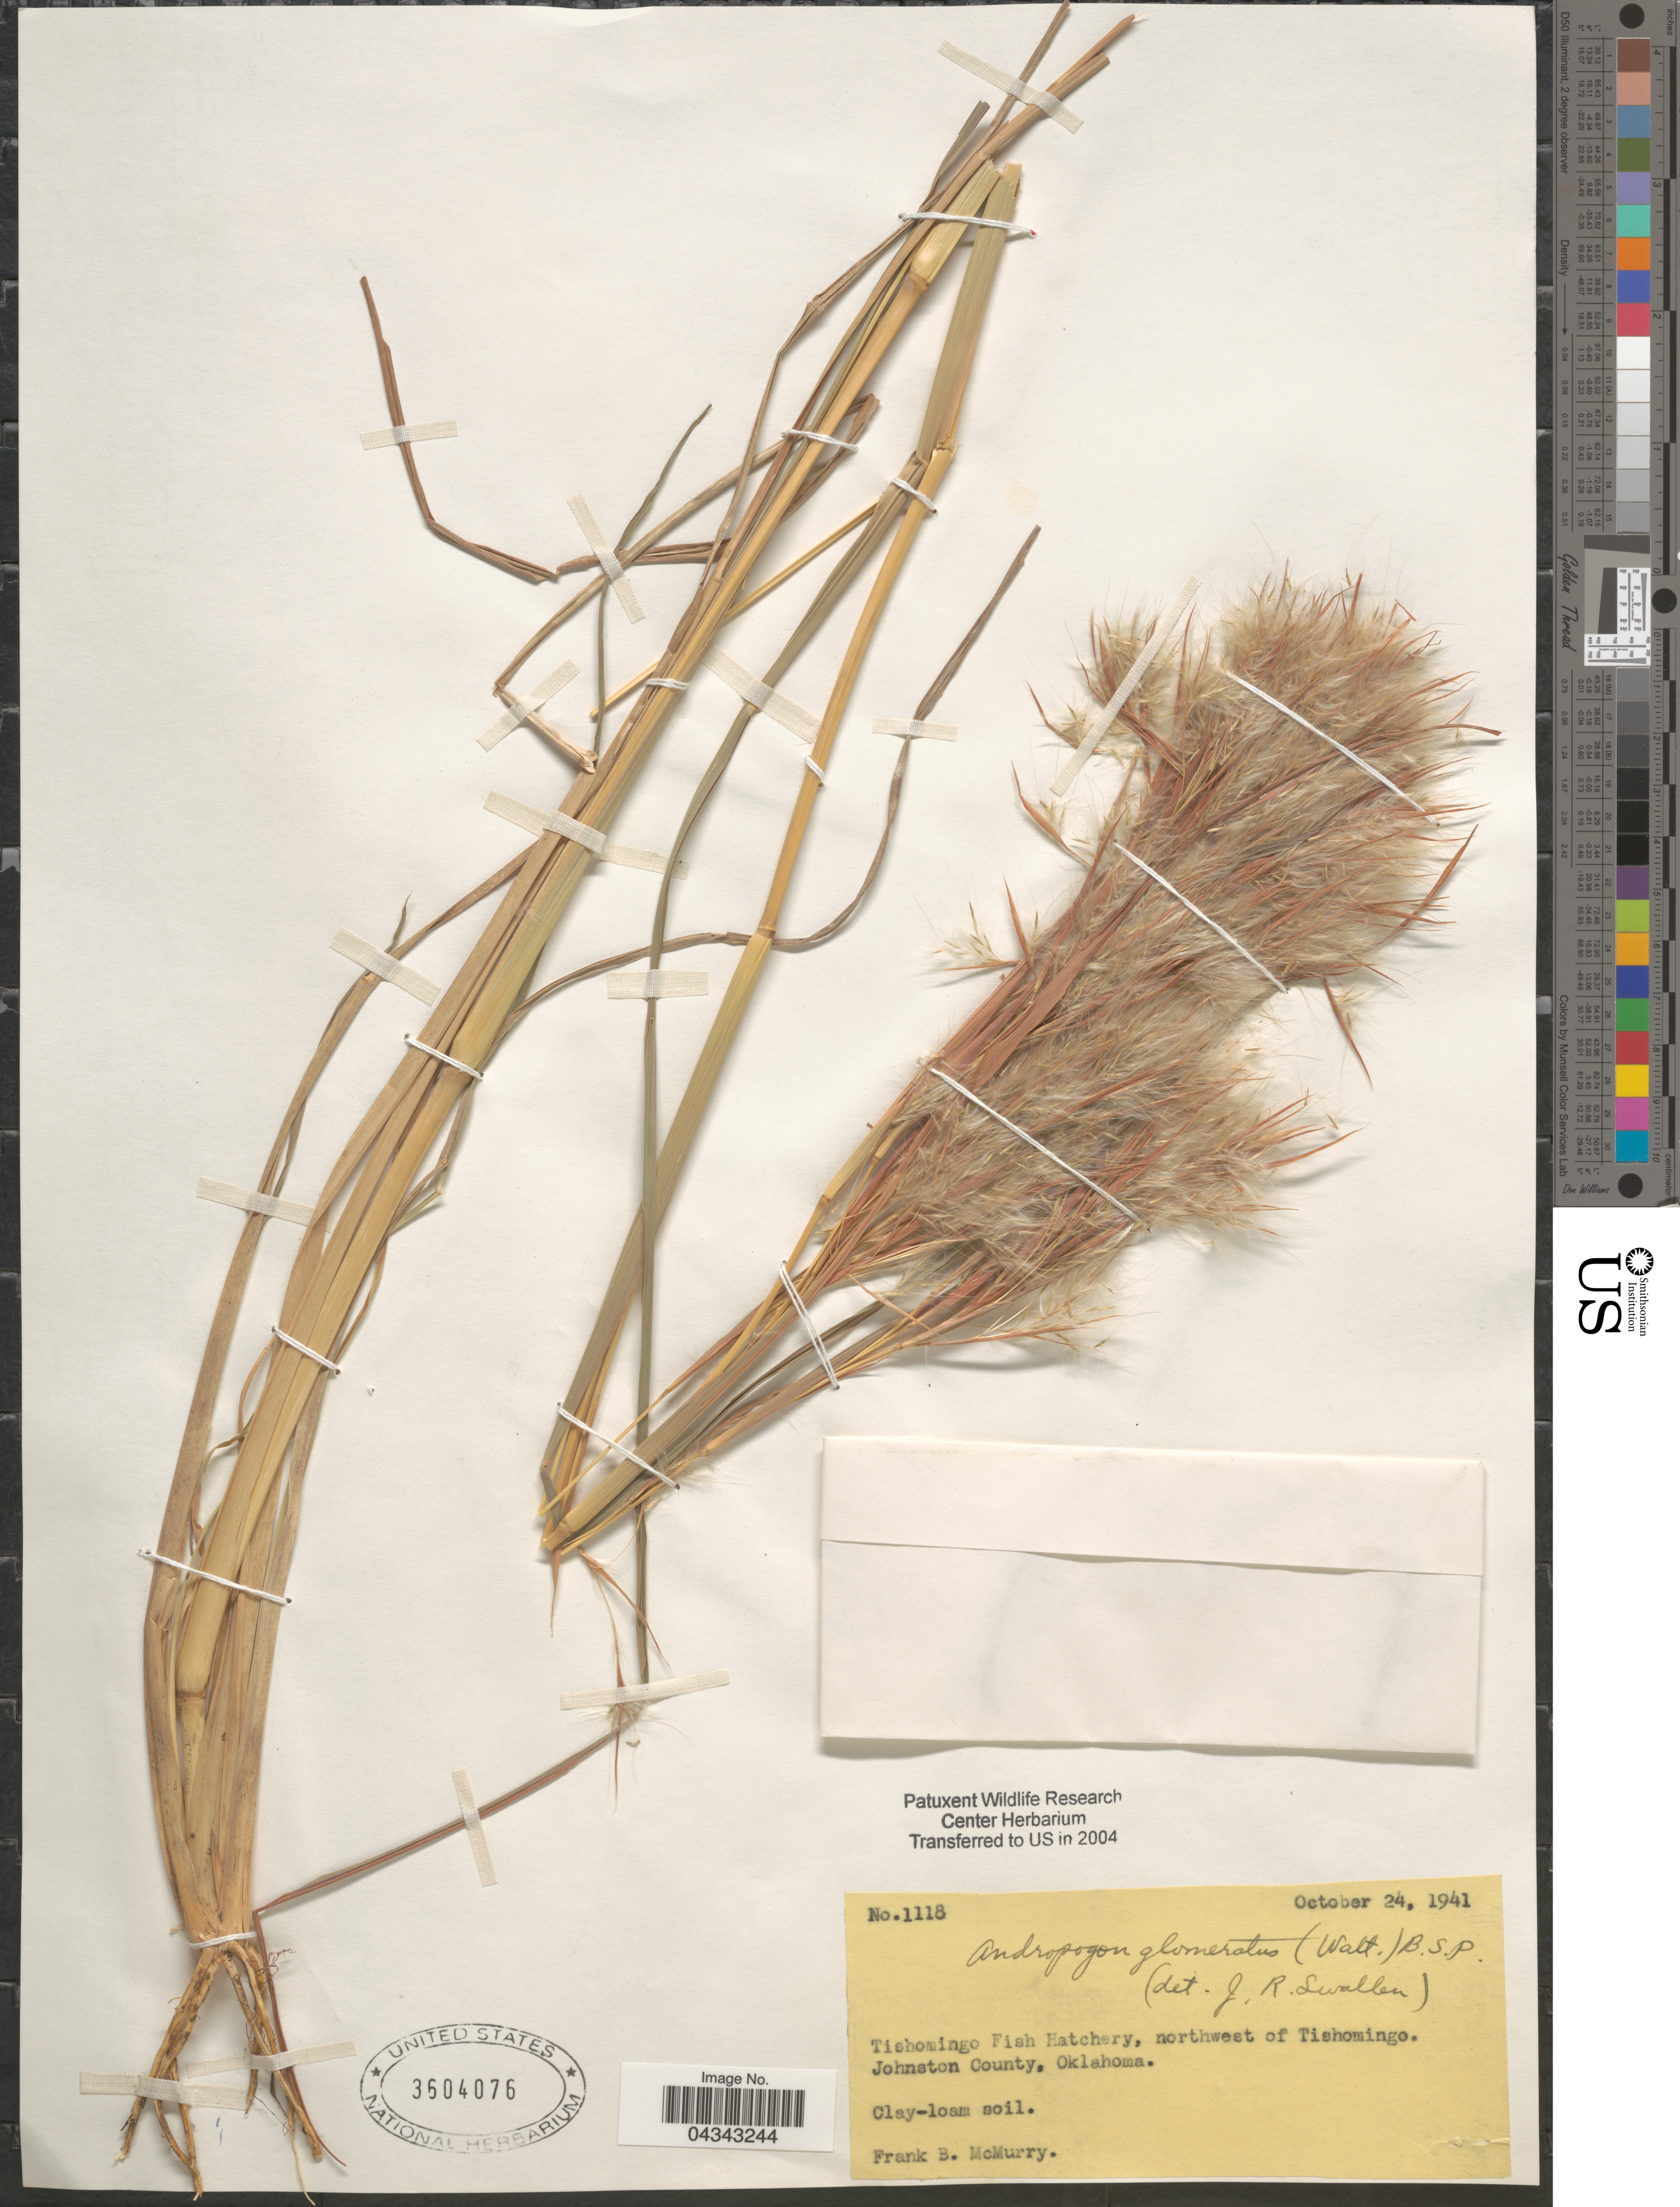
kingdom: Plantae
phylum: Tracheophyta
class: Liliopsida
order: Poales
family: Poaceae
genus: Andropogon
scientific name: Andropogon glomeratus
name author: (Walter) Britton, Stearns & Poggenb.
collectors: F. B. McMurry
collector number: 1118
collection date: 1941-10-24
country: United States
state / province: Oklahoma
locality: Tishomingo Fish Hatchery, northwest of Tishomingo. Johnston County.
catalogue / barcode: US 3604076